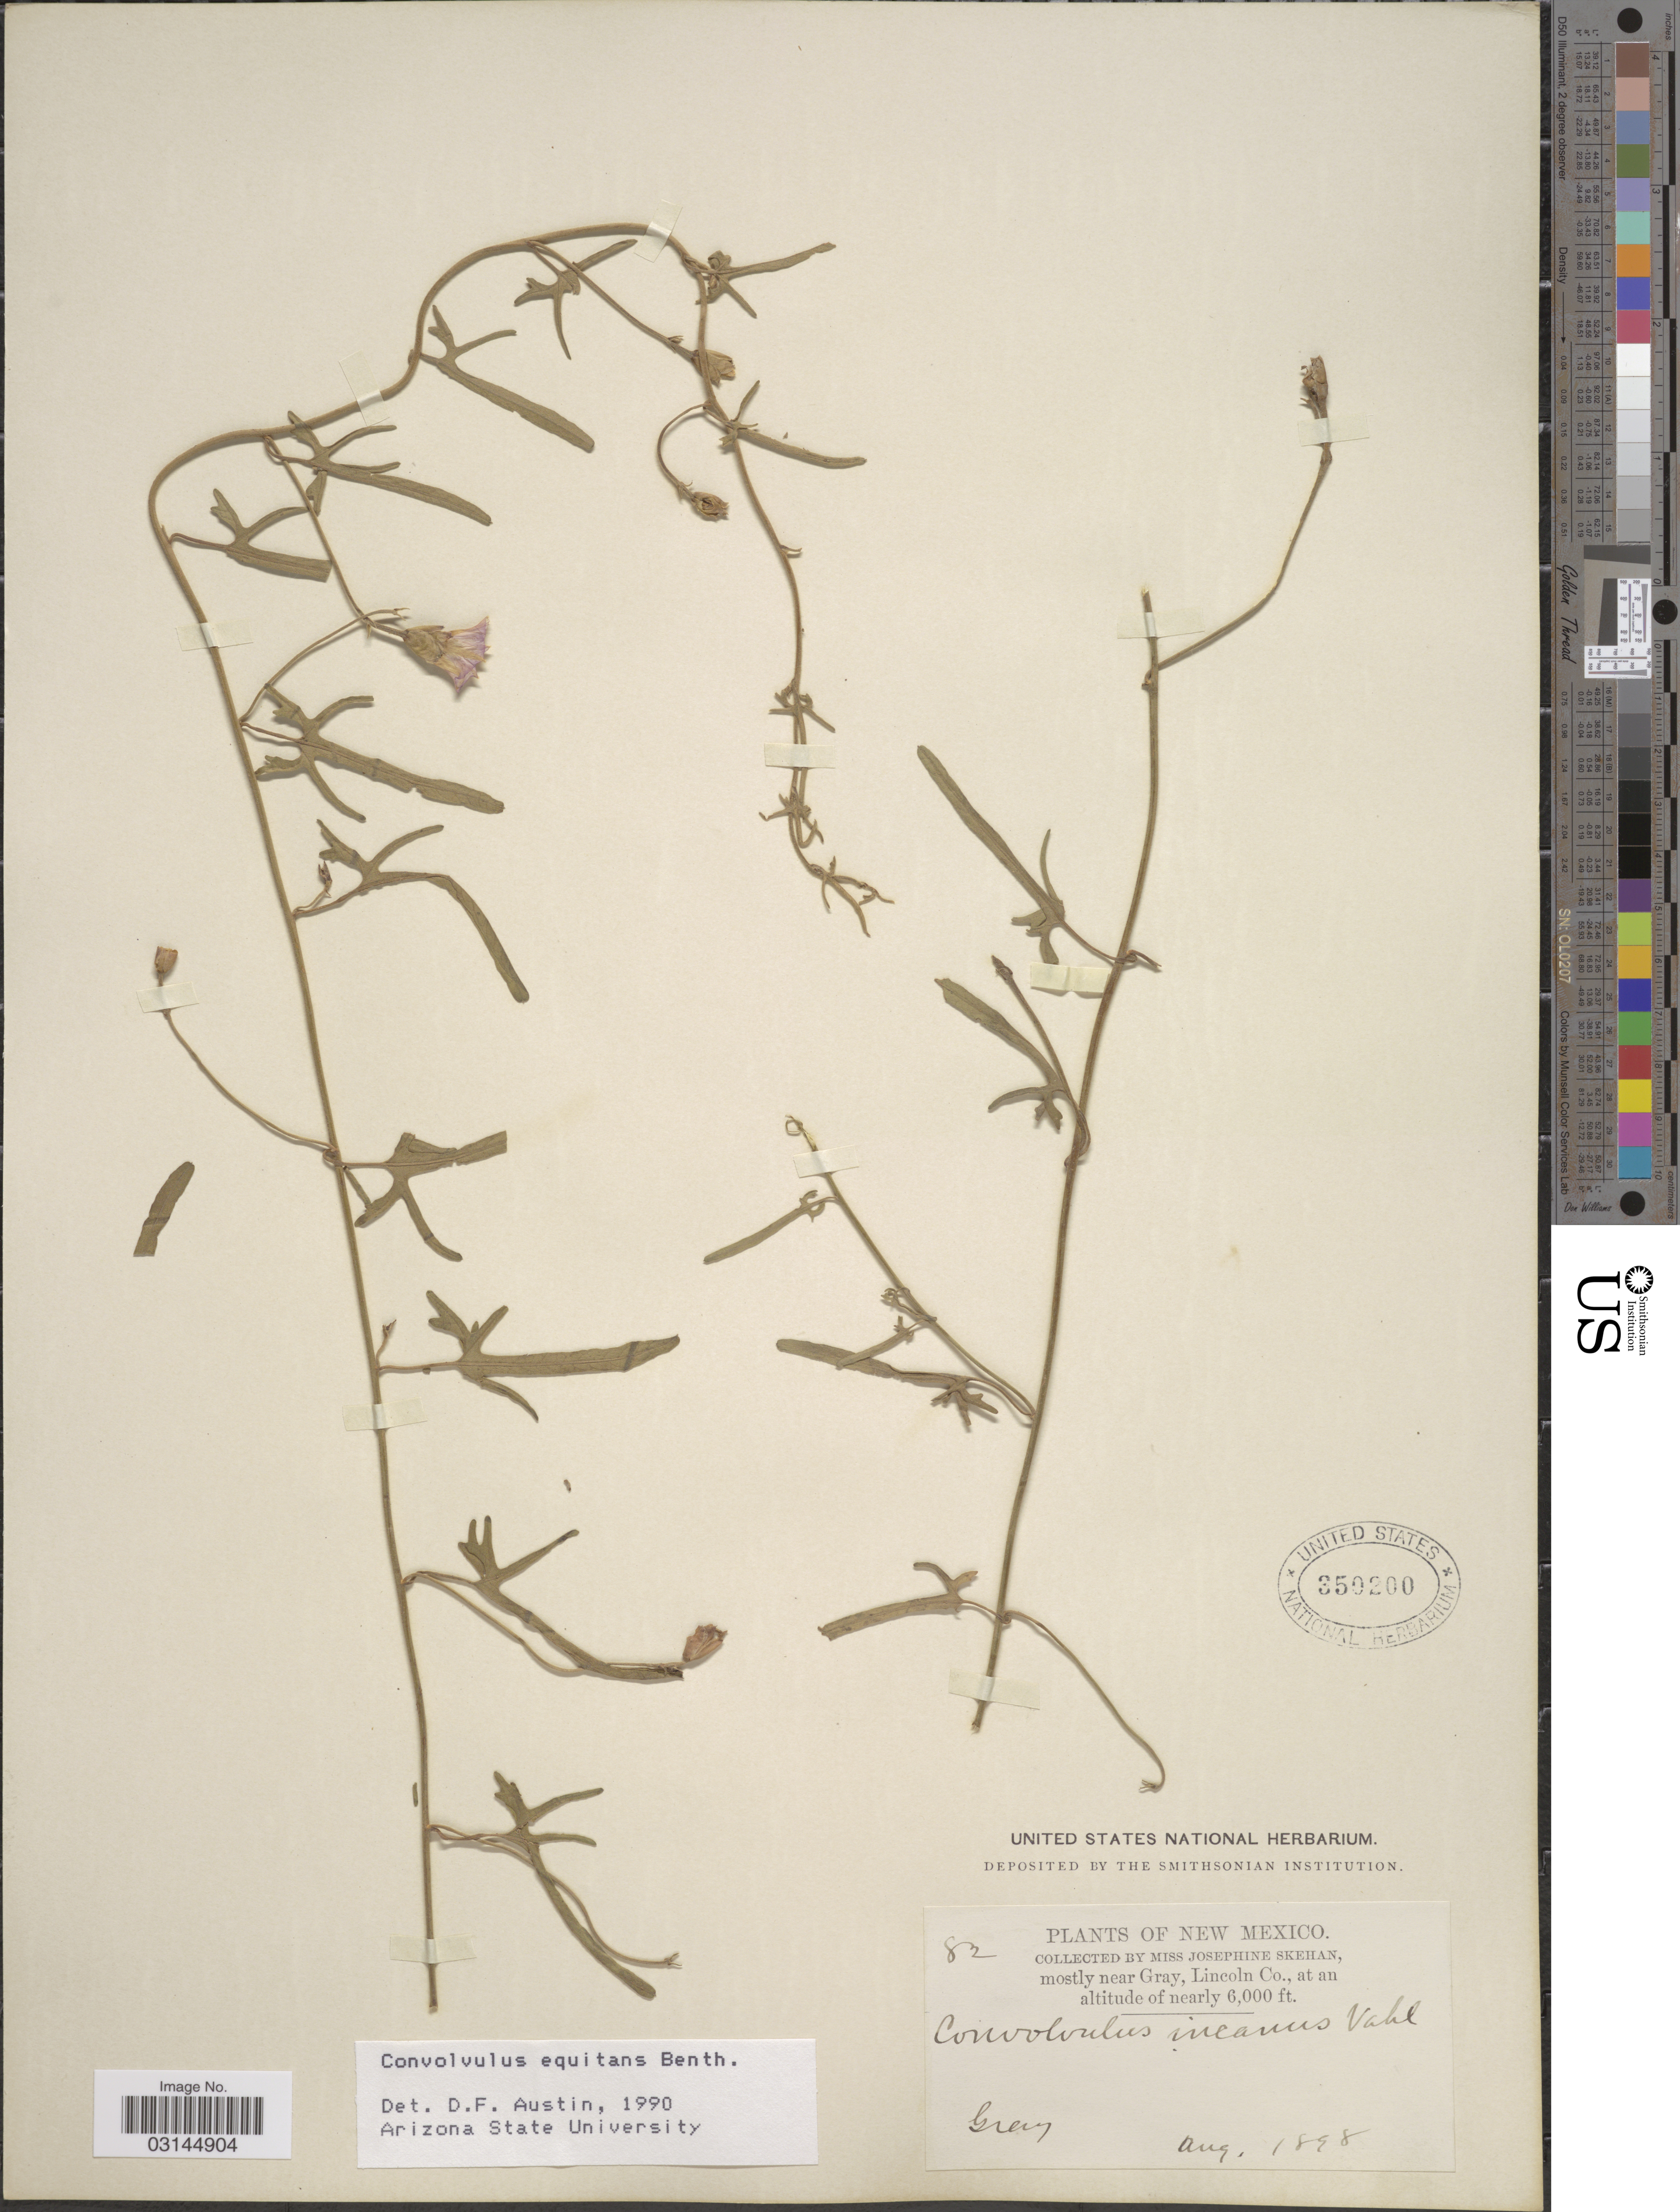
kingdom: Plantae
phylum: Tracheophyta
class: Magnoliopsida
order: Solanales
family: Convolvulaceae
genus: Convolvulus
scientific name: Convolvulus equitans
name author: Benth.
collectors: J. Skehan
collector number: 82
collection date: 1898-08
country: United States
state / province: New Mexico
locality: Mostly near Gray, Lincoln Co., Gray.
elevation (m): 1829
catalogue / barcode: US 350200